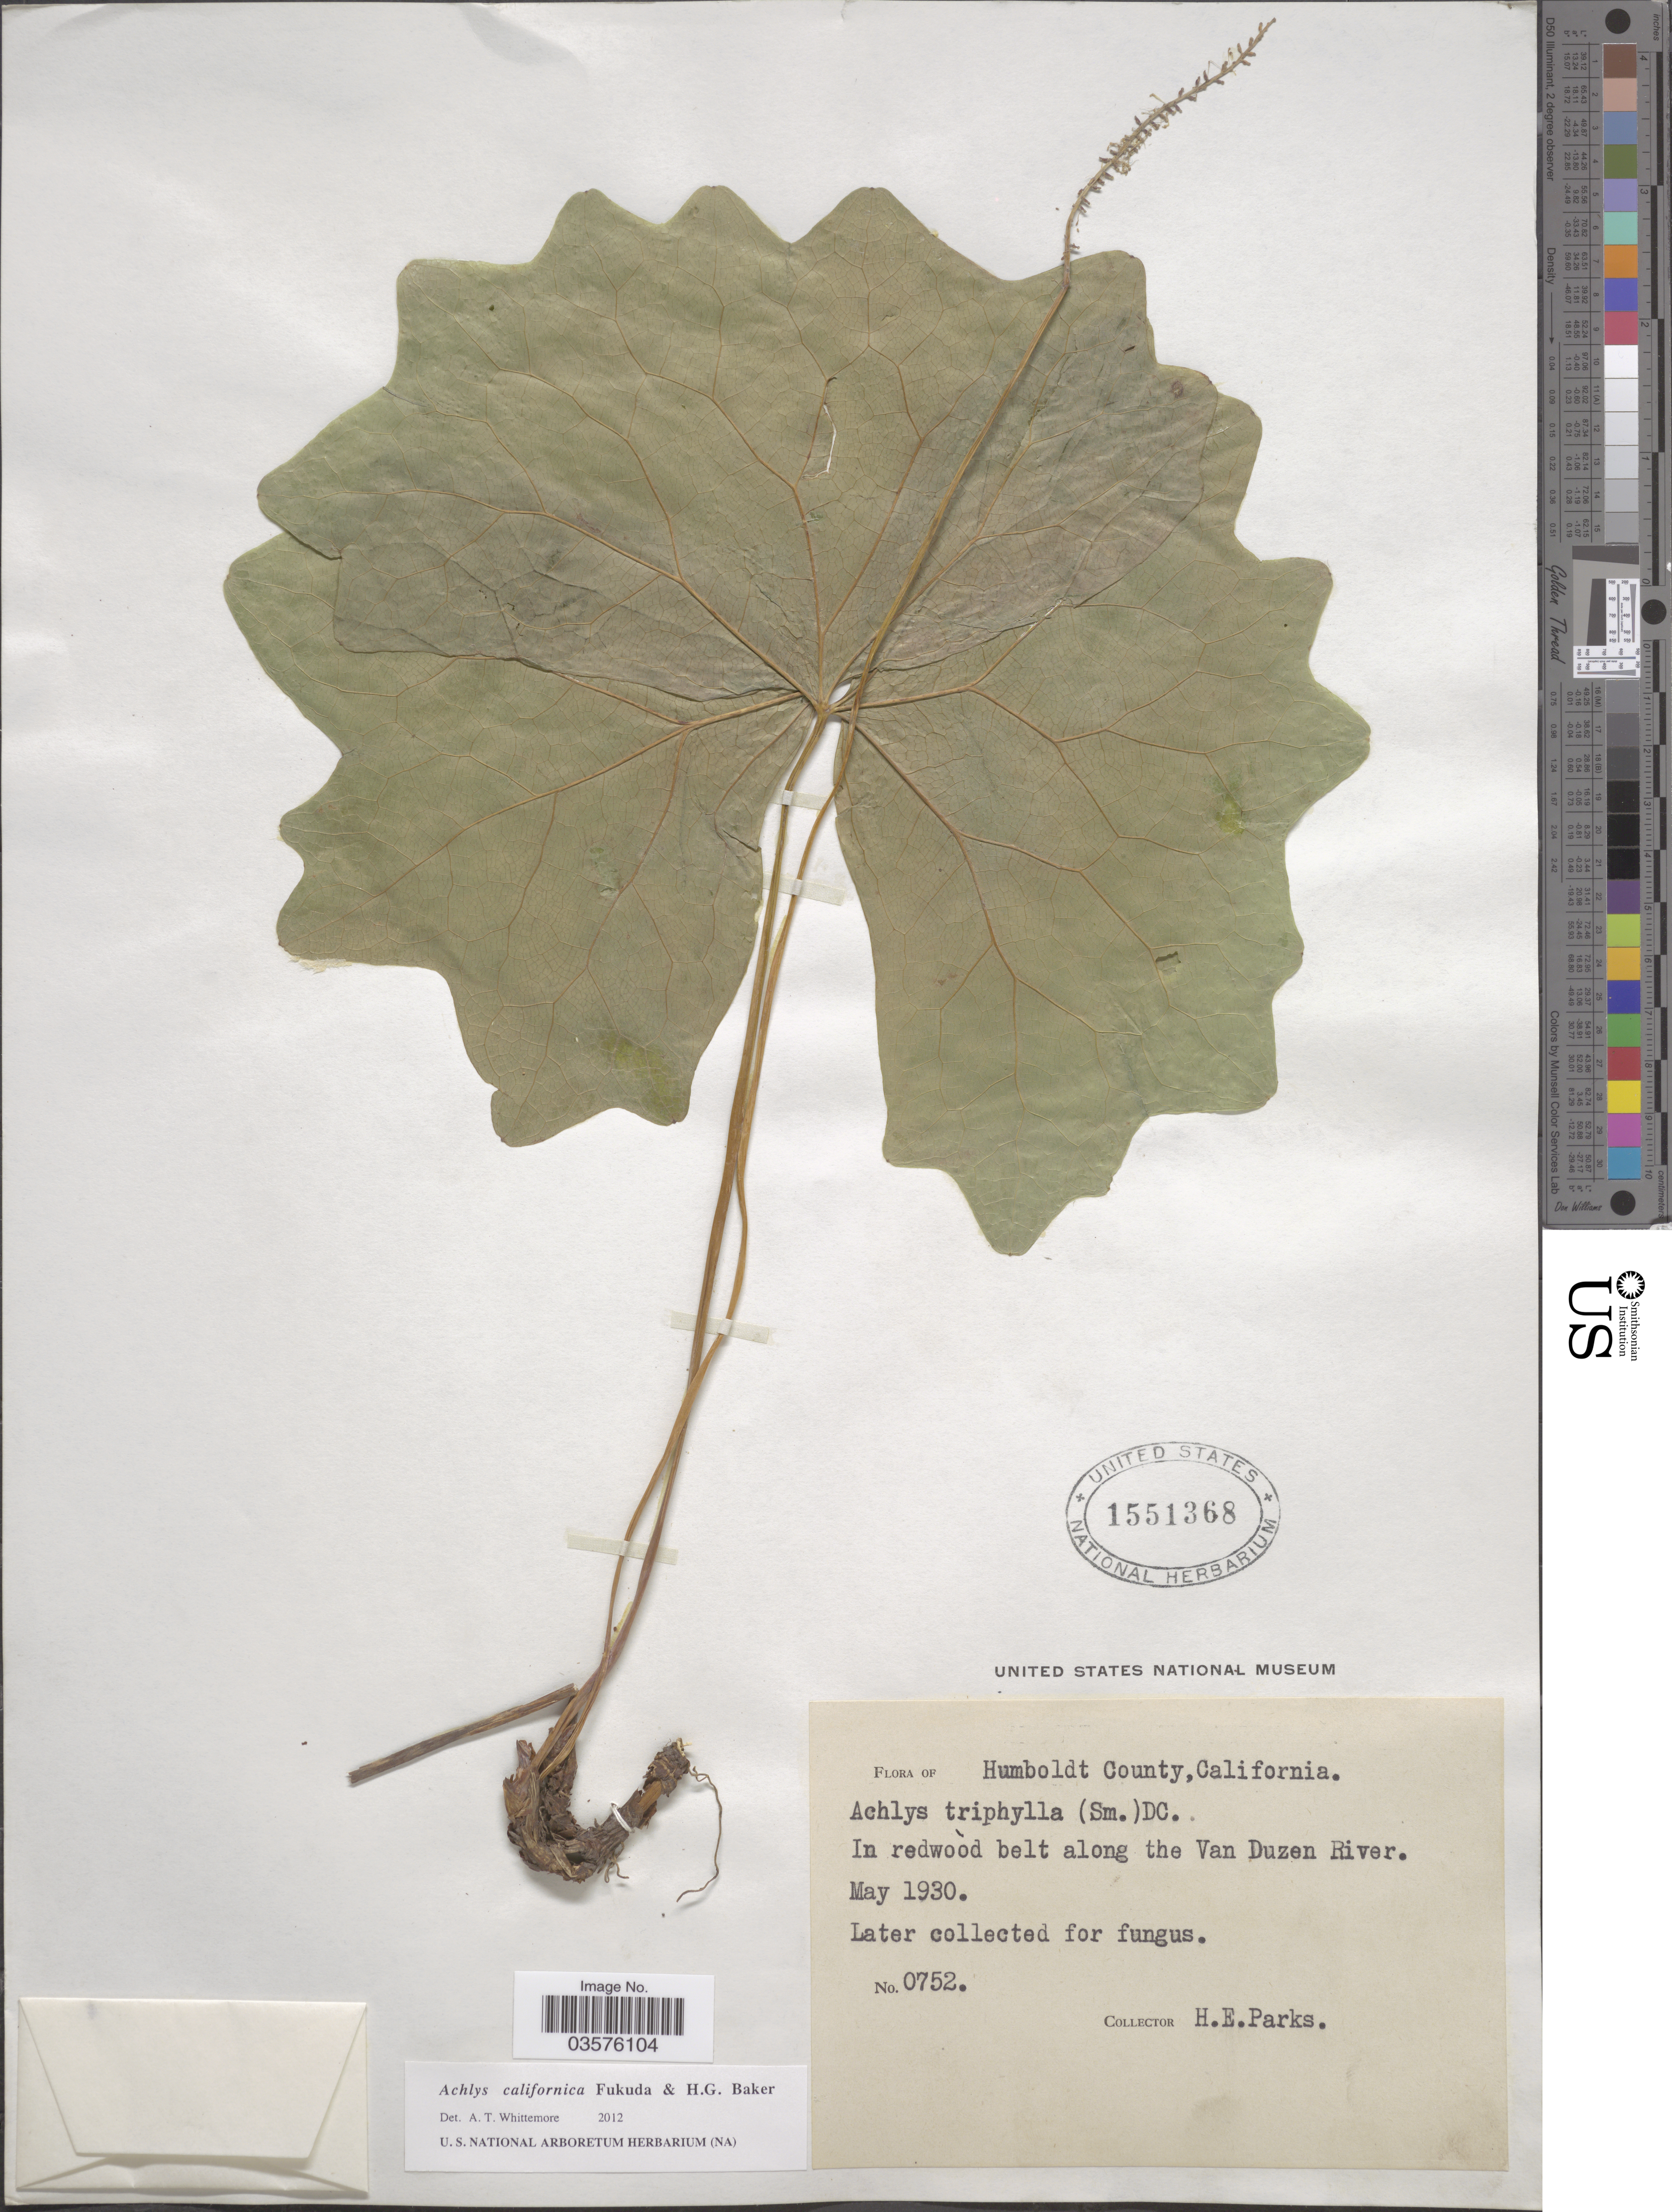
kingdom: Plantae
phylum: Tracheophyta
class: Magnoliopsida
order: Ranunculales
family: Berberidaceae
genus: Achlys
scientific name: Achlys californica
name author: Fukuda & H.G. Baker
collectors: H. E. Parks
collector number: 0752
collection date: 1930-05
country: United States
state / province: California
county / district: Humboldt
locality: Humboldt County. In redwood belt along the Van Duzen River.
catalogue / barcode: US 1551368